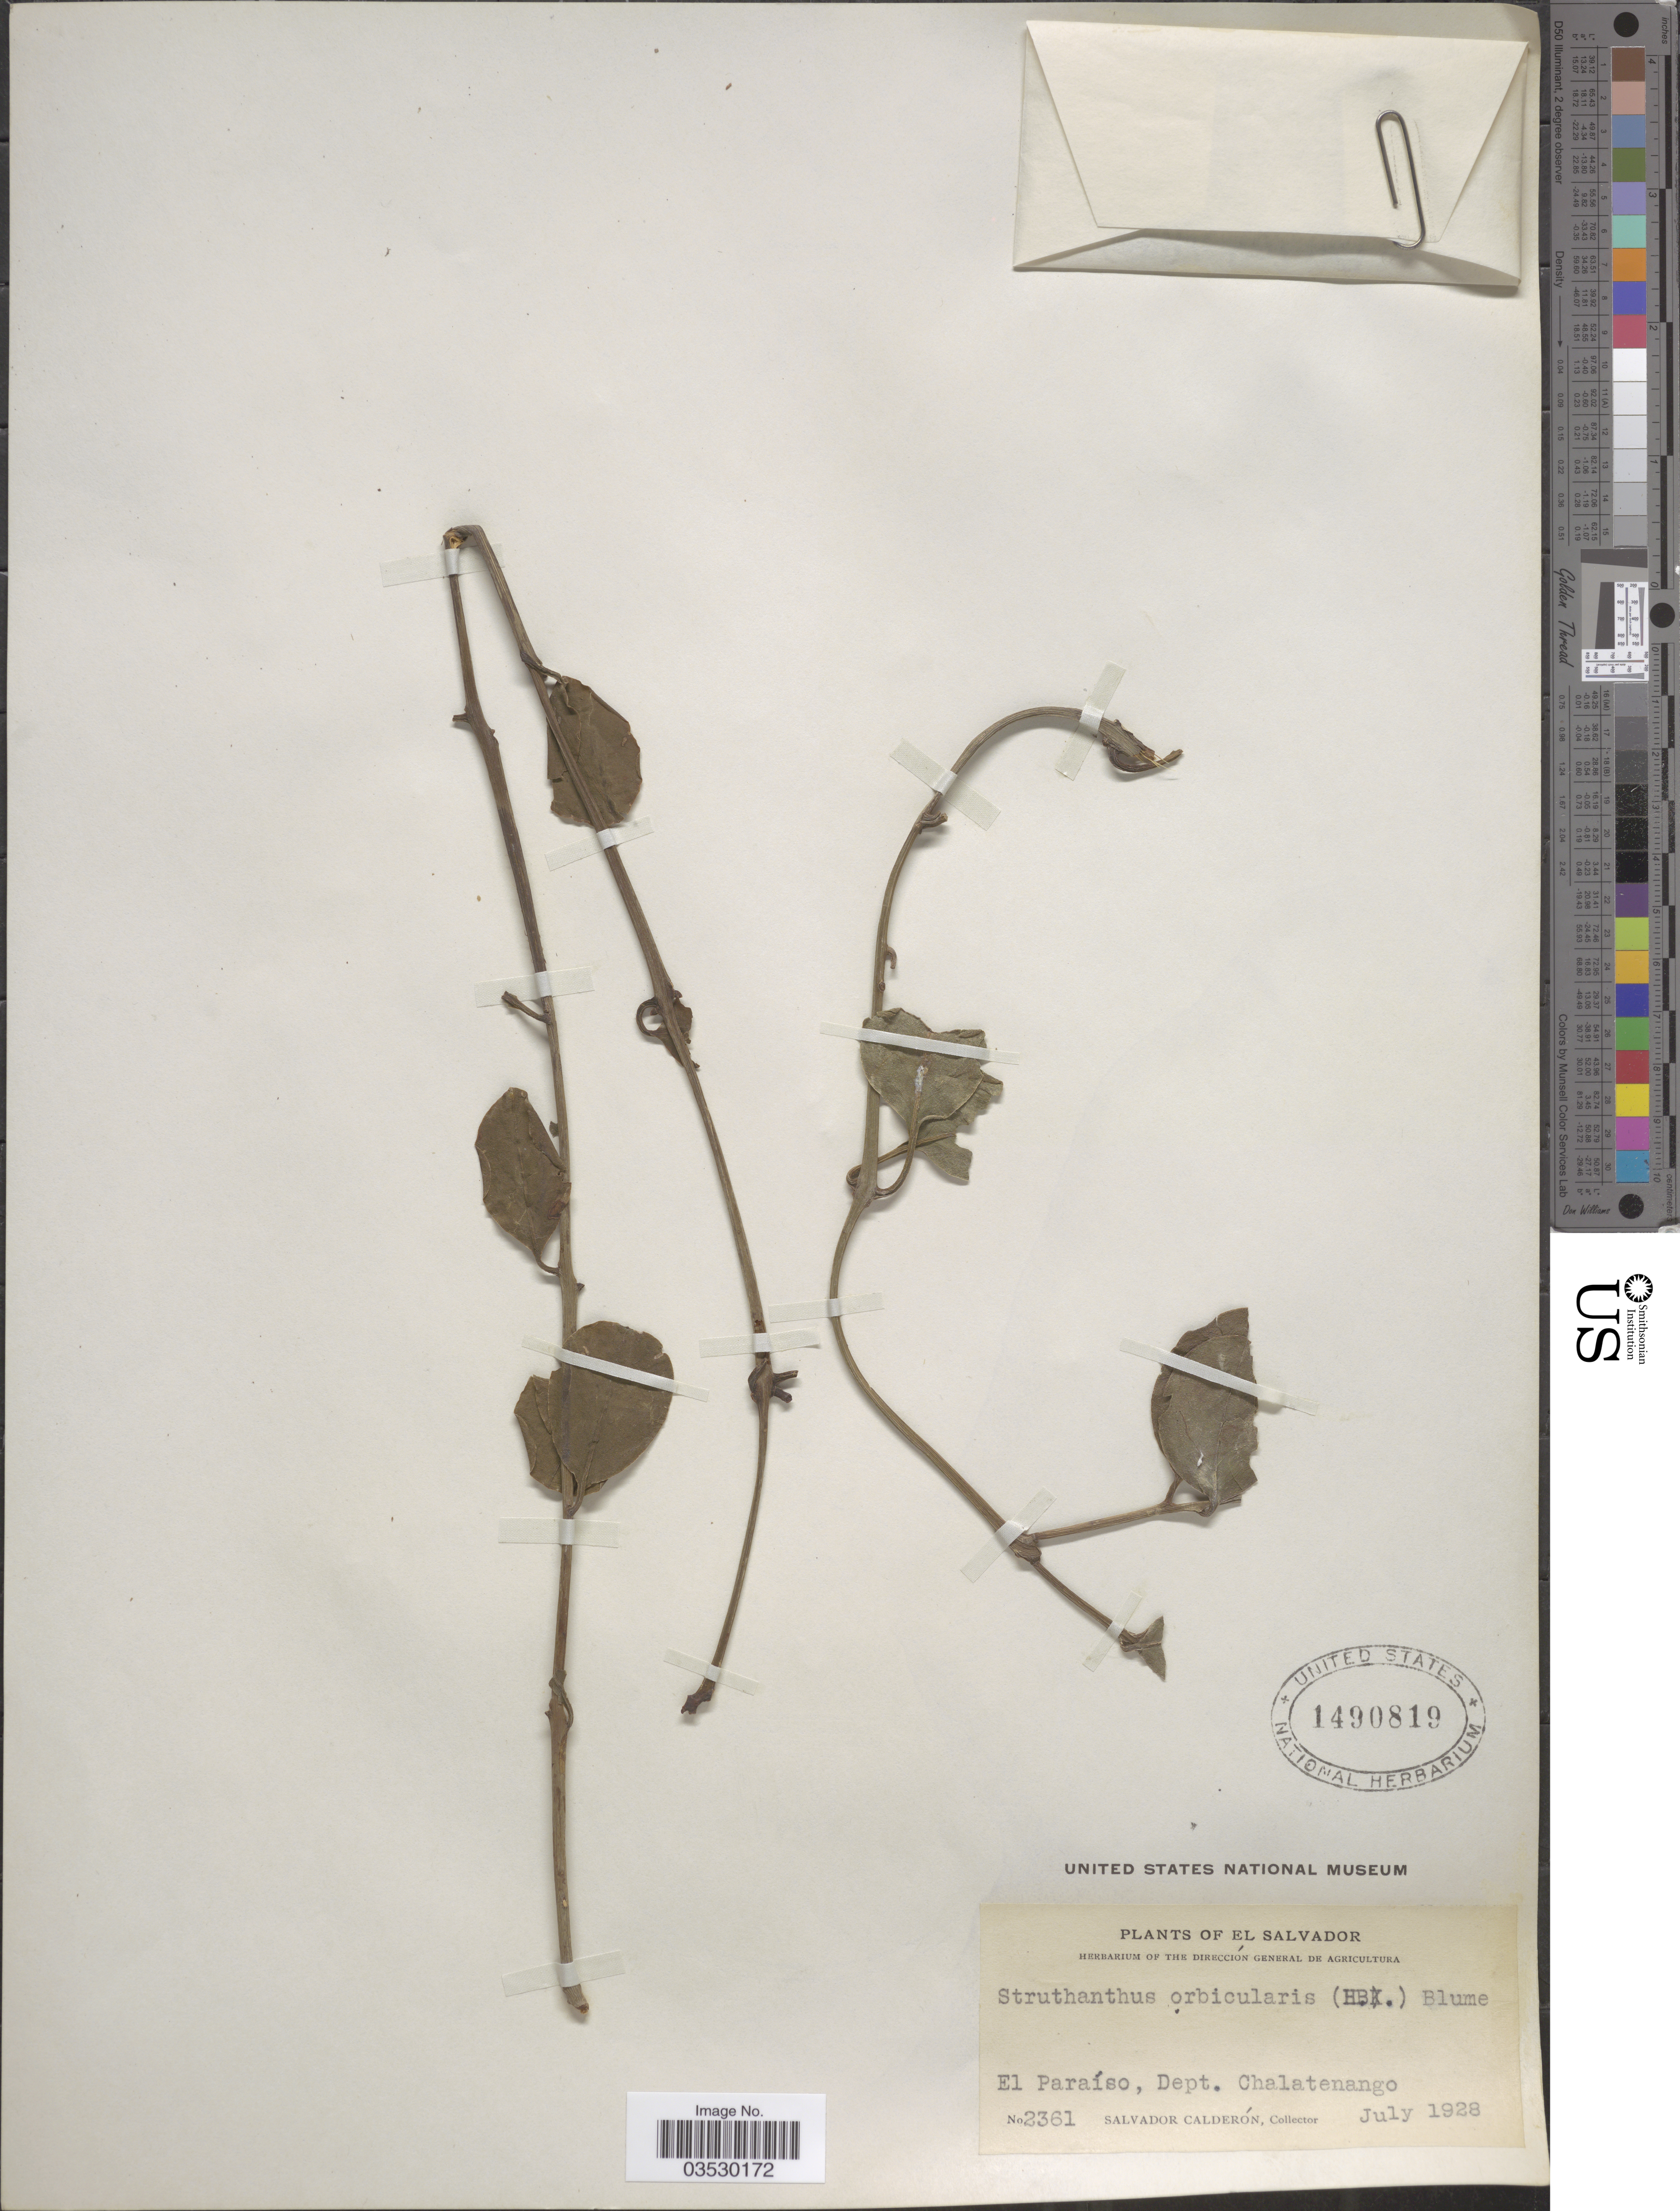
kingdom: Plantae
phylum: Tracheophyta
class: Magnoliopsida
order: Santalales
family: Loranthaceae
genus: Struthanthus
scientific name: Struthanthus orbicularis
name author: (Kunth) Blume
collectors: S. Calderón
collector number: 2361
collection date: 1928-07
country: El Salvador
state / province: Chalatenango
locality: El Paraíso, Dept. Chalatenango.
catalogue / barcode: US 1490819